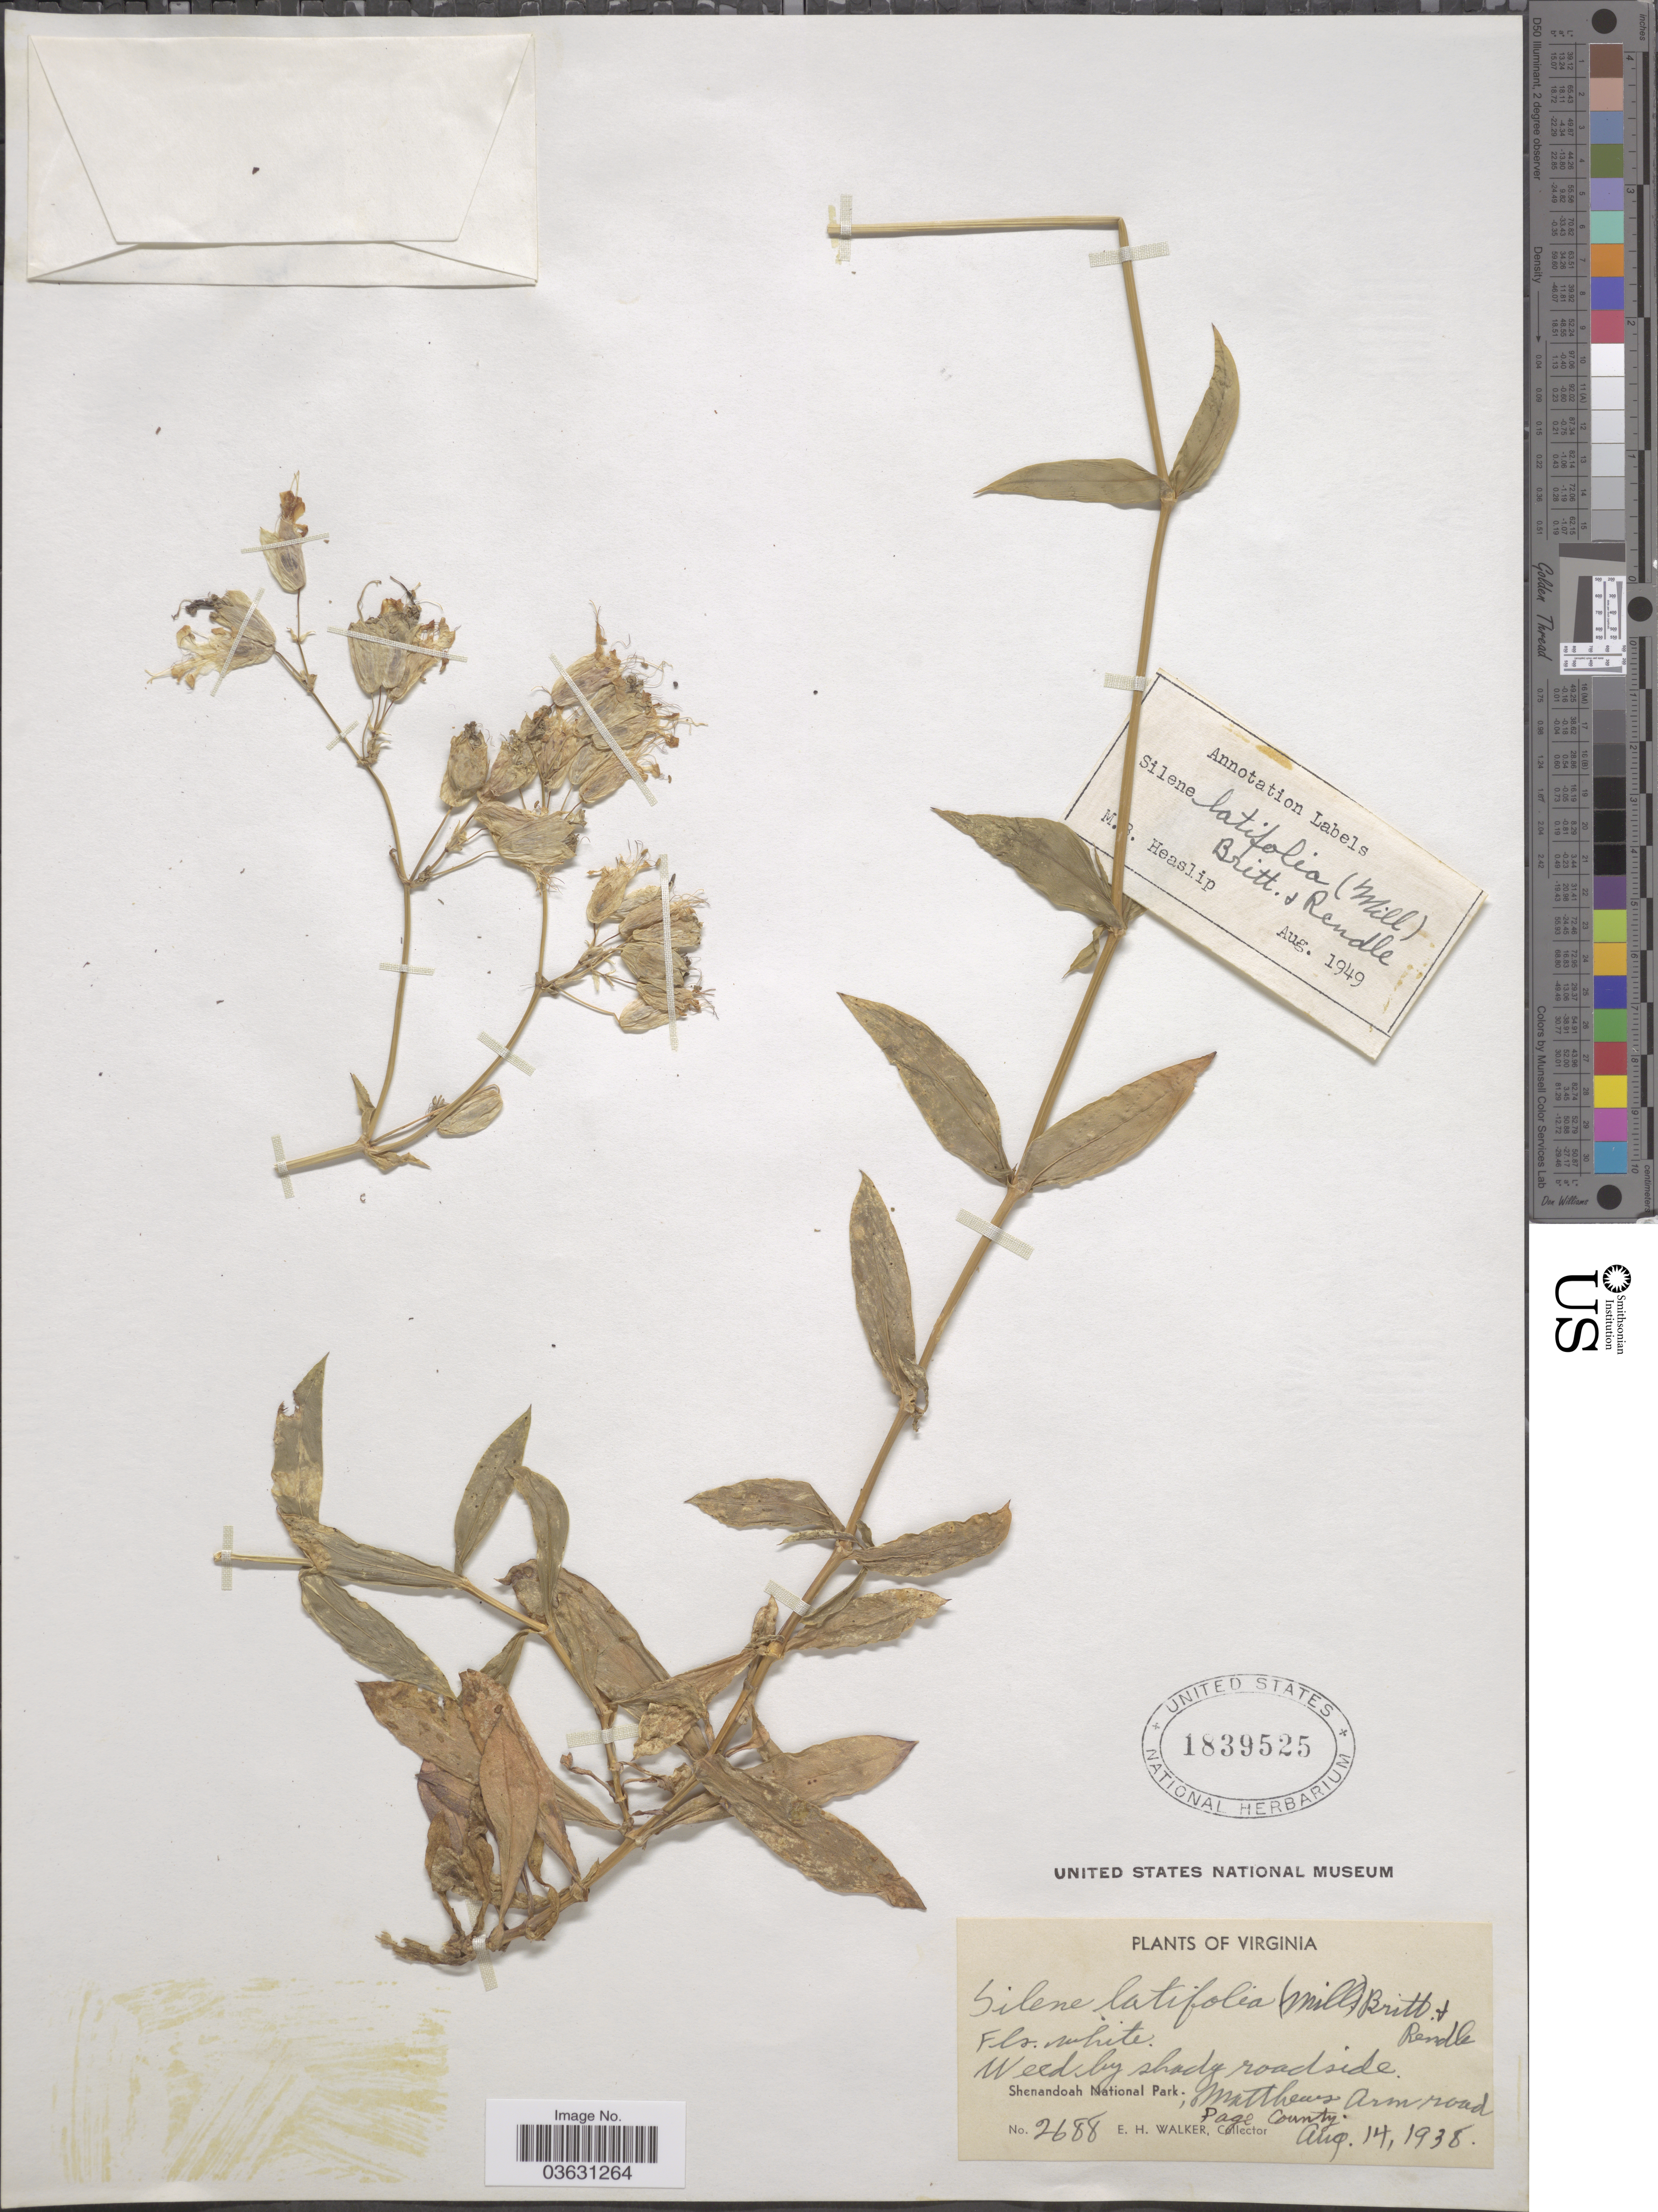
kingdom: Plantae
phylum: Tracheophyta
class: Magnoliopsida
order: Caryophyllales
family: Caryophyllaceae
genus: Silene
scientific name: Silene latifolia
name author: Poir.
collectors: E. H. Walker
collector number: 2688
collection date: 1938-08-14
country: United States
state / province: Virginia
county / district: Page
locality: Shenandoah National Park; Matthews Arm road Page County.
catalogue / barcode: US 1839525